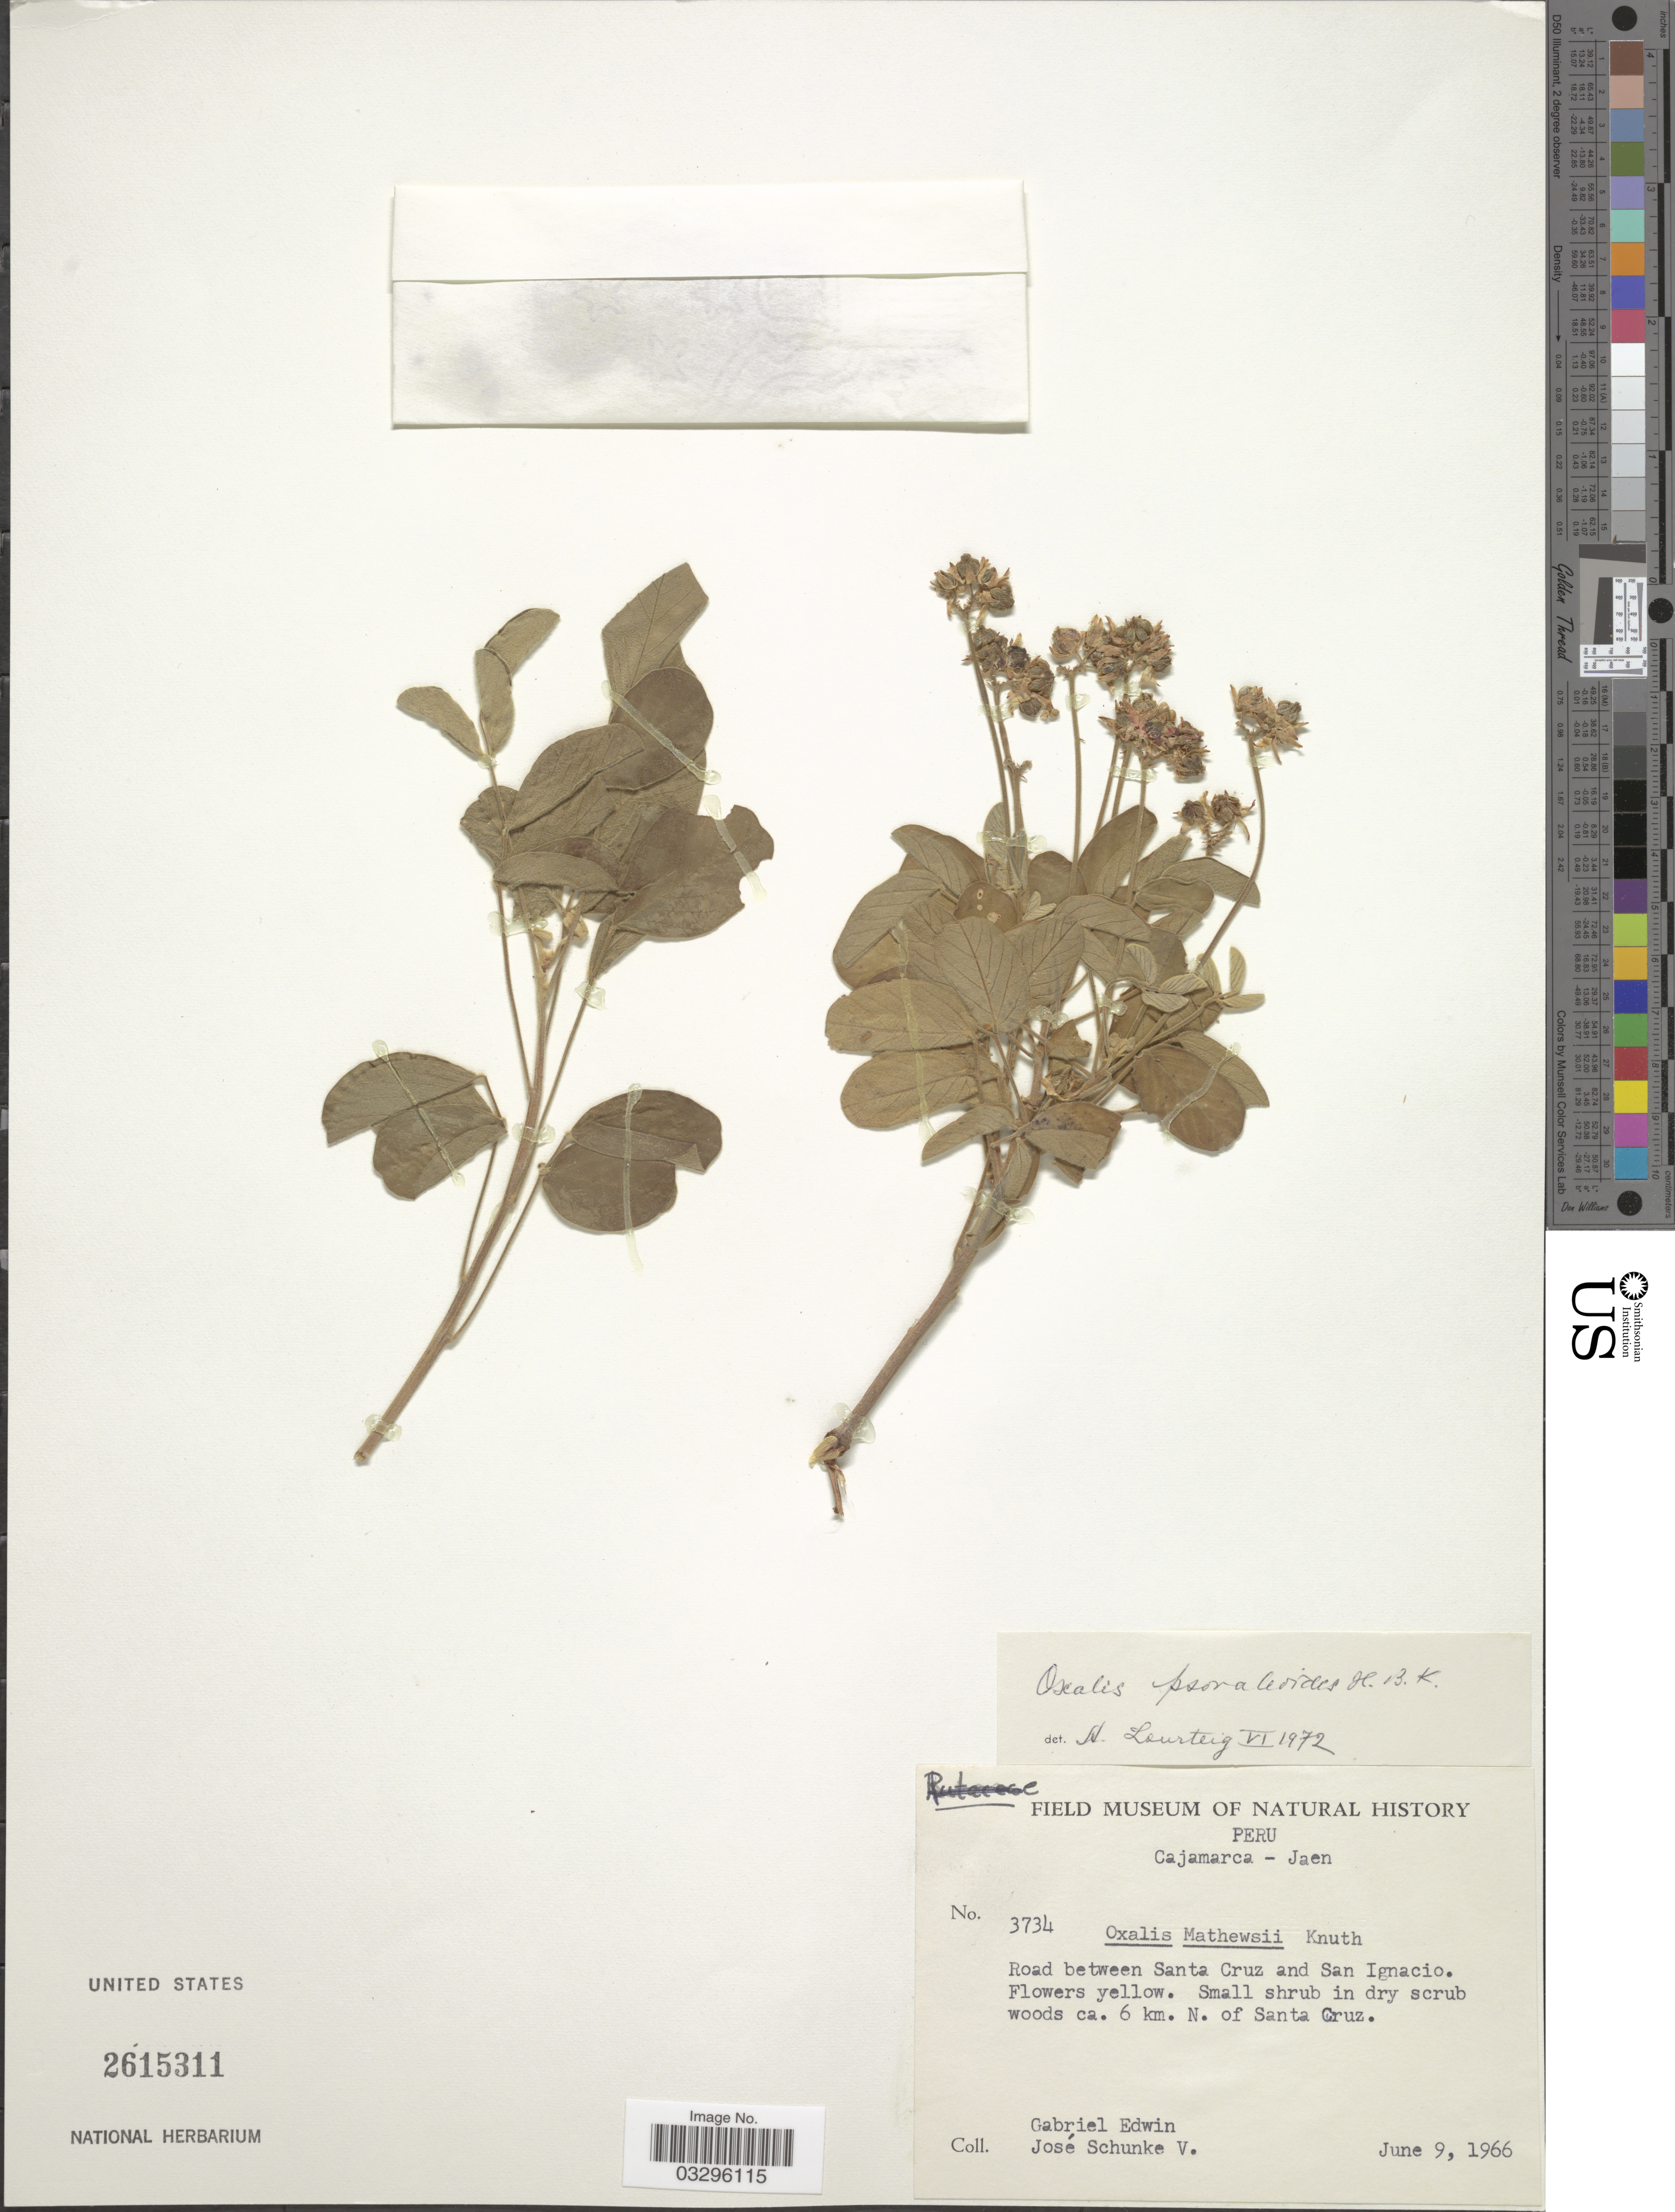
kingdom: Plantae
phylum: Tracheophyta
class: Magnoliopsida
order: Oxalidales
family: Oxalidaceae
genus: Oxalis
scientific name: Oxalis psoraloides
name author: Kunth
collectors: G. Edwin & J. Schunke Vigo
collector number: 3734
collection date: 1966-06-09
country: Peru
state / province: Cajamarca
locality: Cajamarca - Jaen. Road between Santa Cruz and San Ignacio. Ca. 6 km. N. of Santa Cruz.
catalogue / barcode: US 2615311